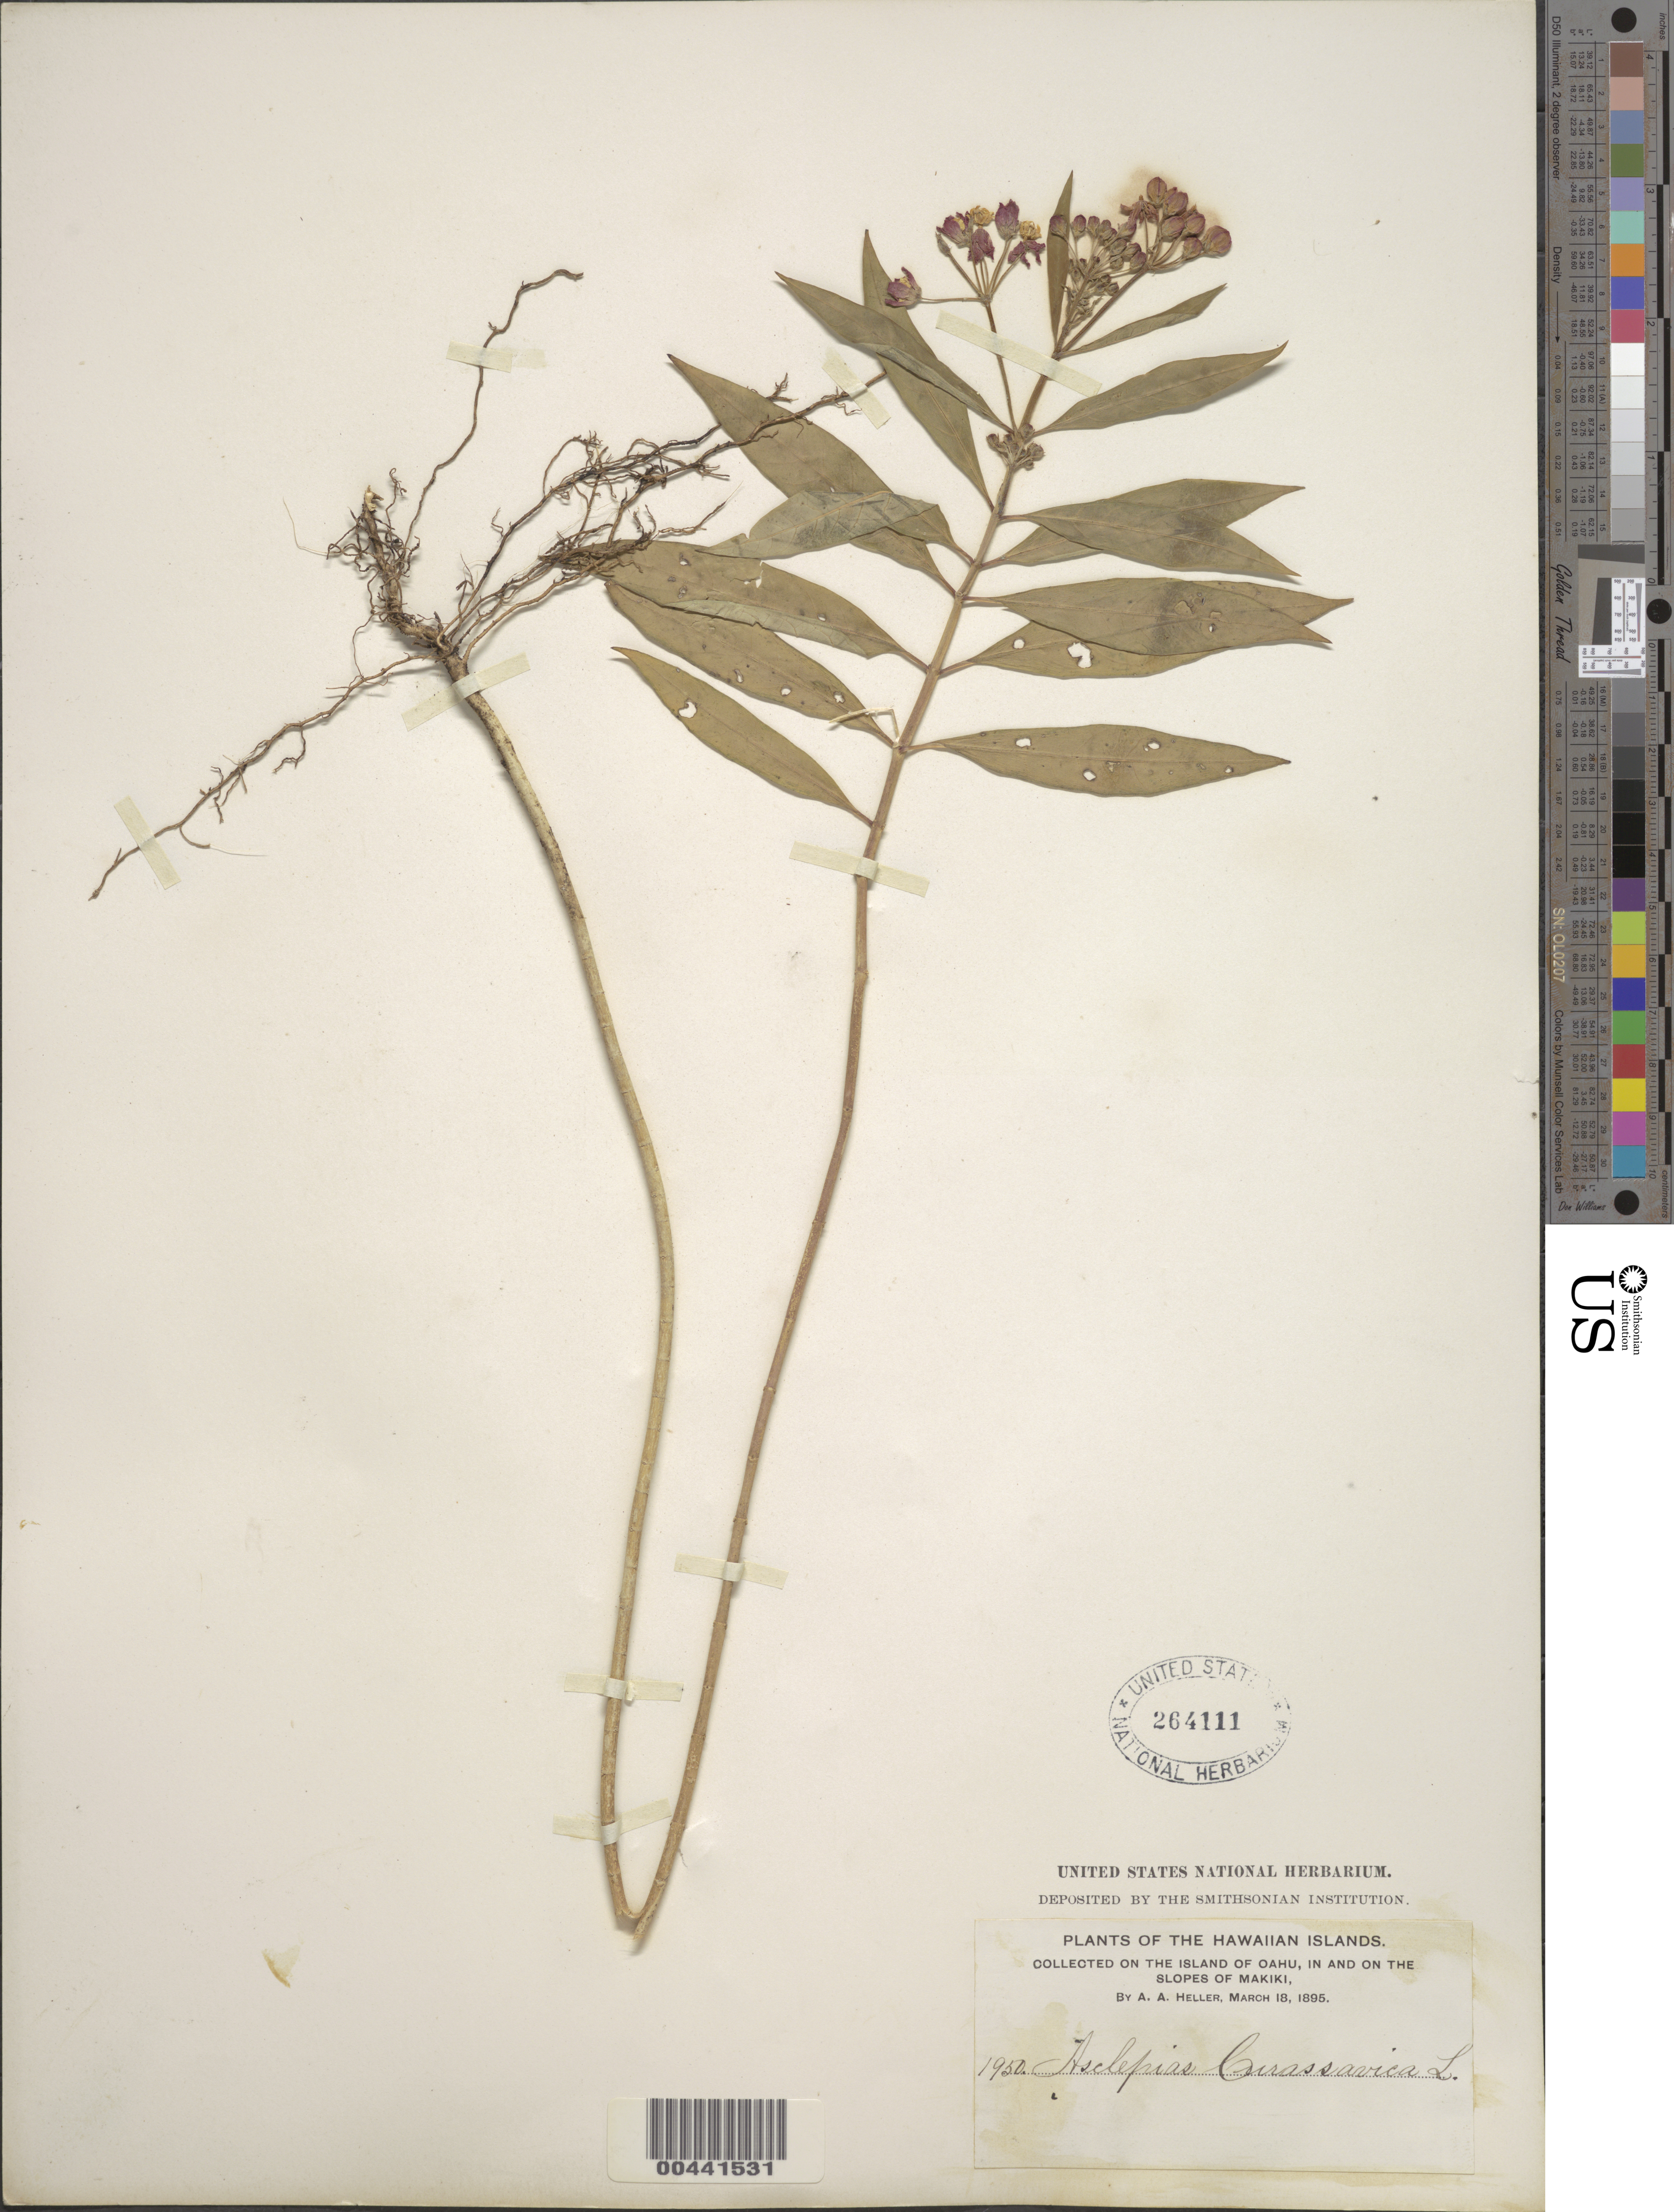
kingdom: Plantae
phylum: Tracheophyta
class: Magnoliopsida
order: Gentianales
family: Apocynaceae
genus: Asclepias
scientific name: Asclepias curassavica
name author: L.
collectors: A. A. Heller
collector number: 1650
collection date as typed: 18 Mar 1895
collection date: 1895-03-18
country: United States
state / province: Hawaii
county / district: Honolulu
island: Oahu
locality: In and on the slopes of Makiki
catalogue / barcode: US 264111